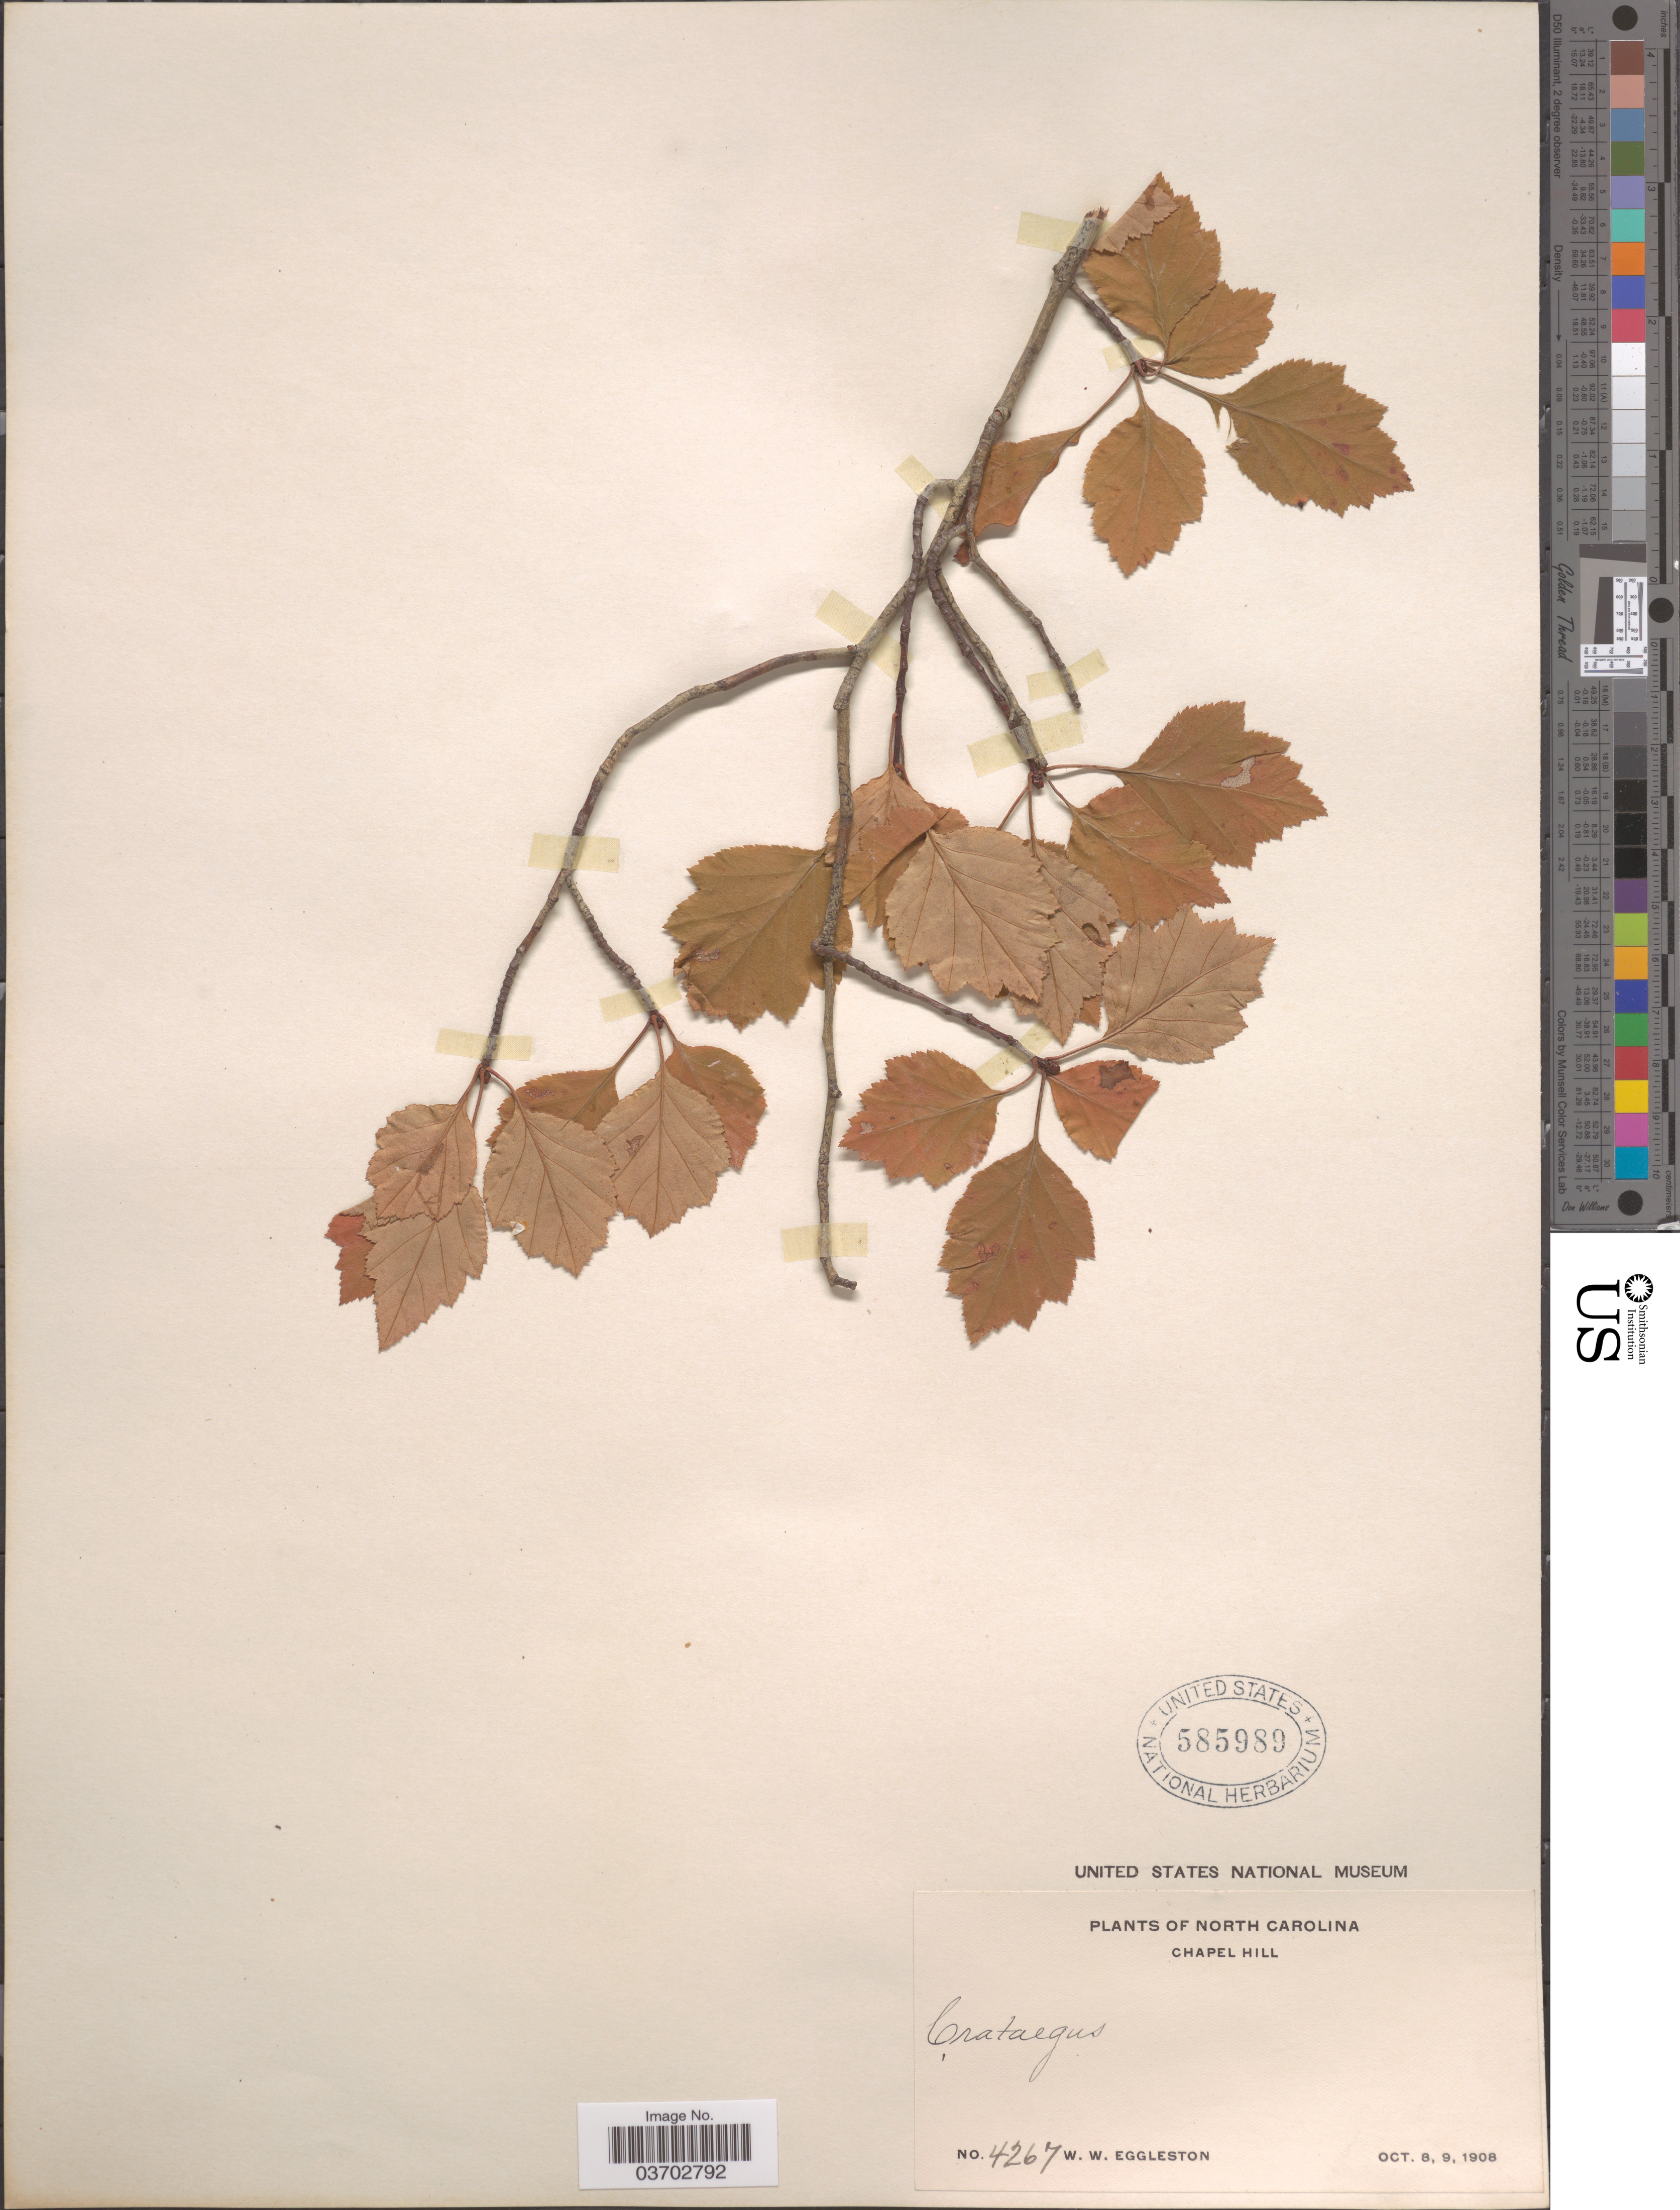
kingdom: Plantae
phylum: Tracheophyta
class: Magnoliopsida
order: Rosales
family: Rosaceae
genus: Crataegus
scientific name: Crataegus sp.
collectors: W. W. Eggleston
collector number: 4267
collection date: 1908-10-08/1908-10-09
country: United States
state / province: North Carolina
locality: Chapel Hill.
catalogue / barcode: US 585989